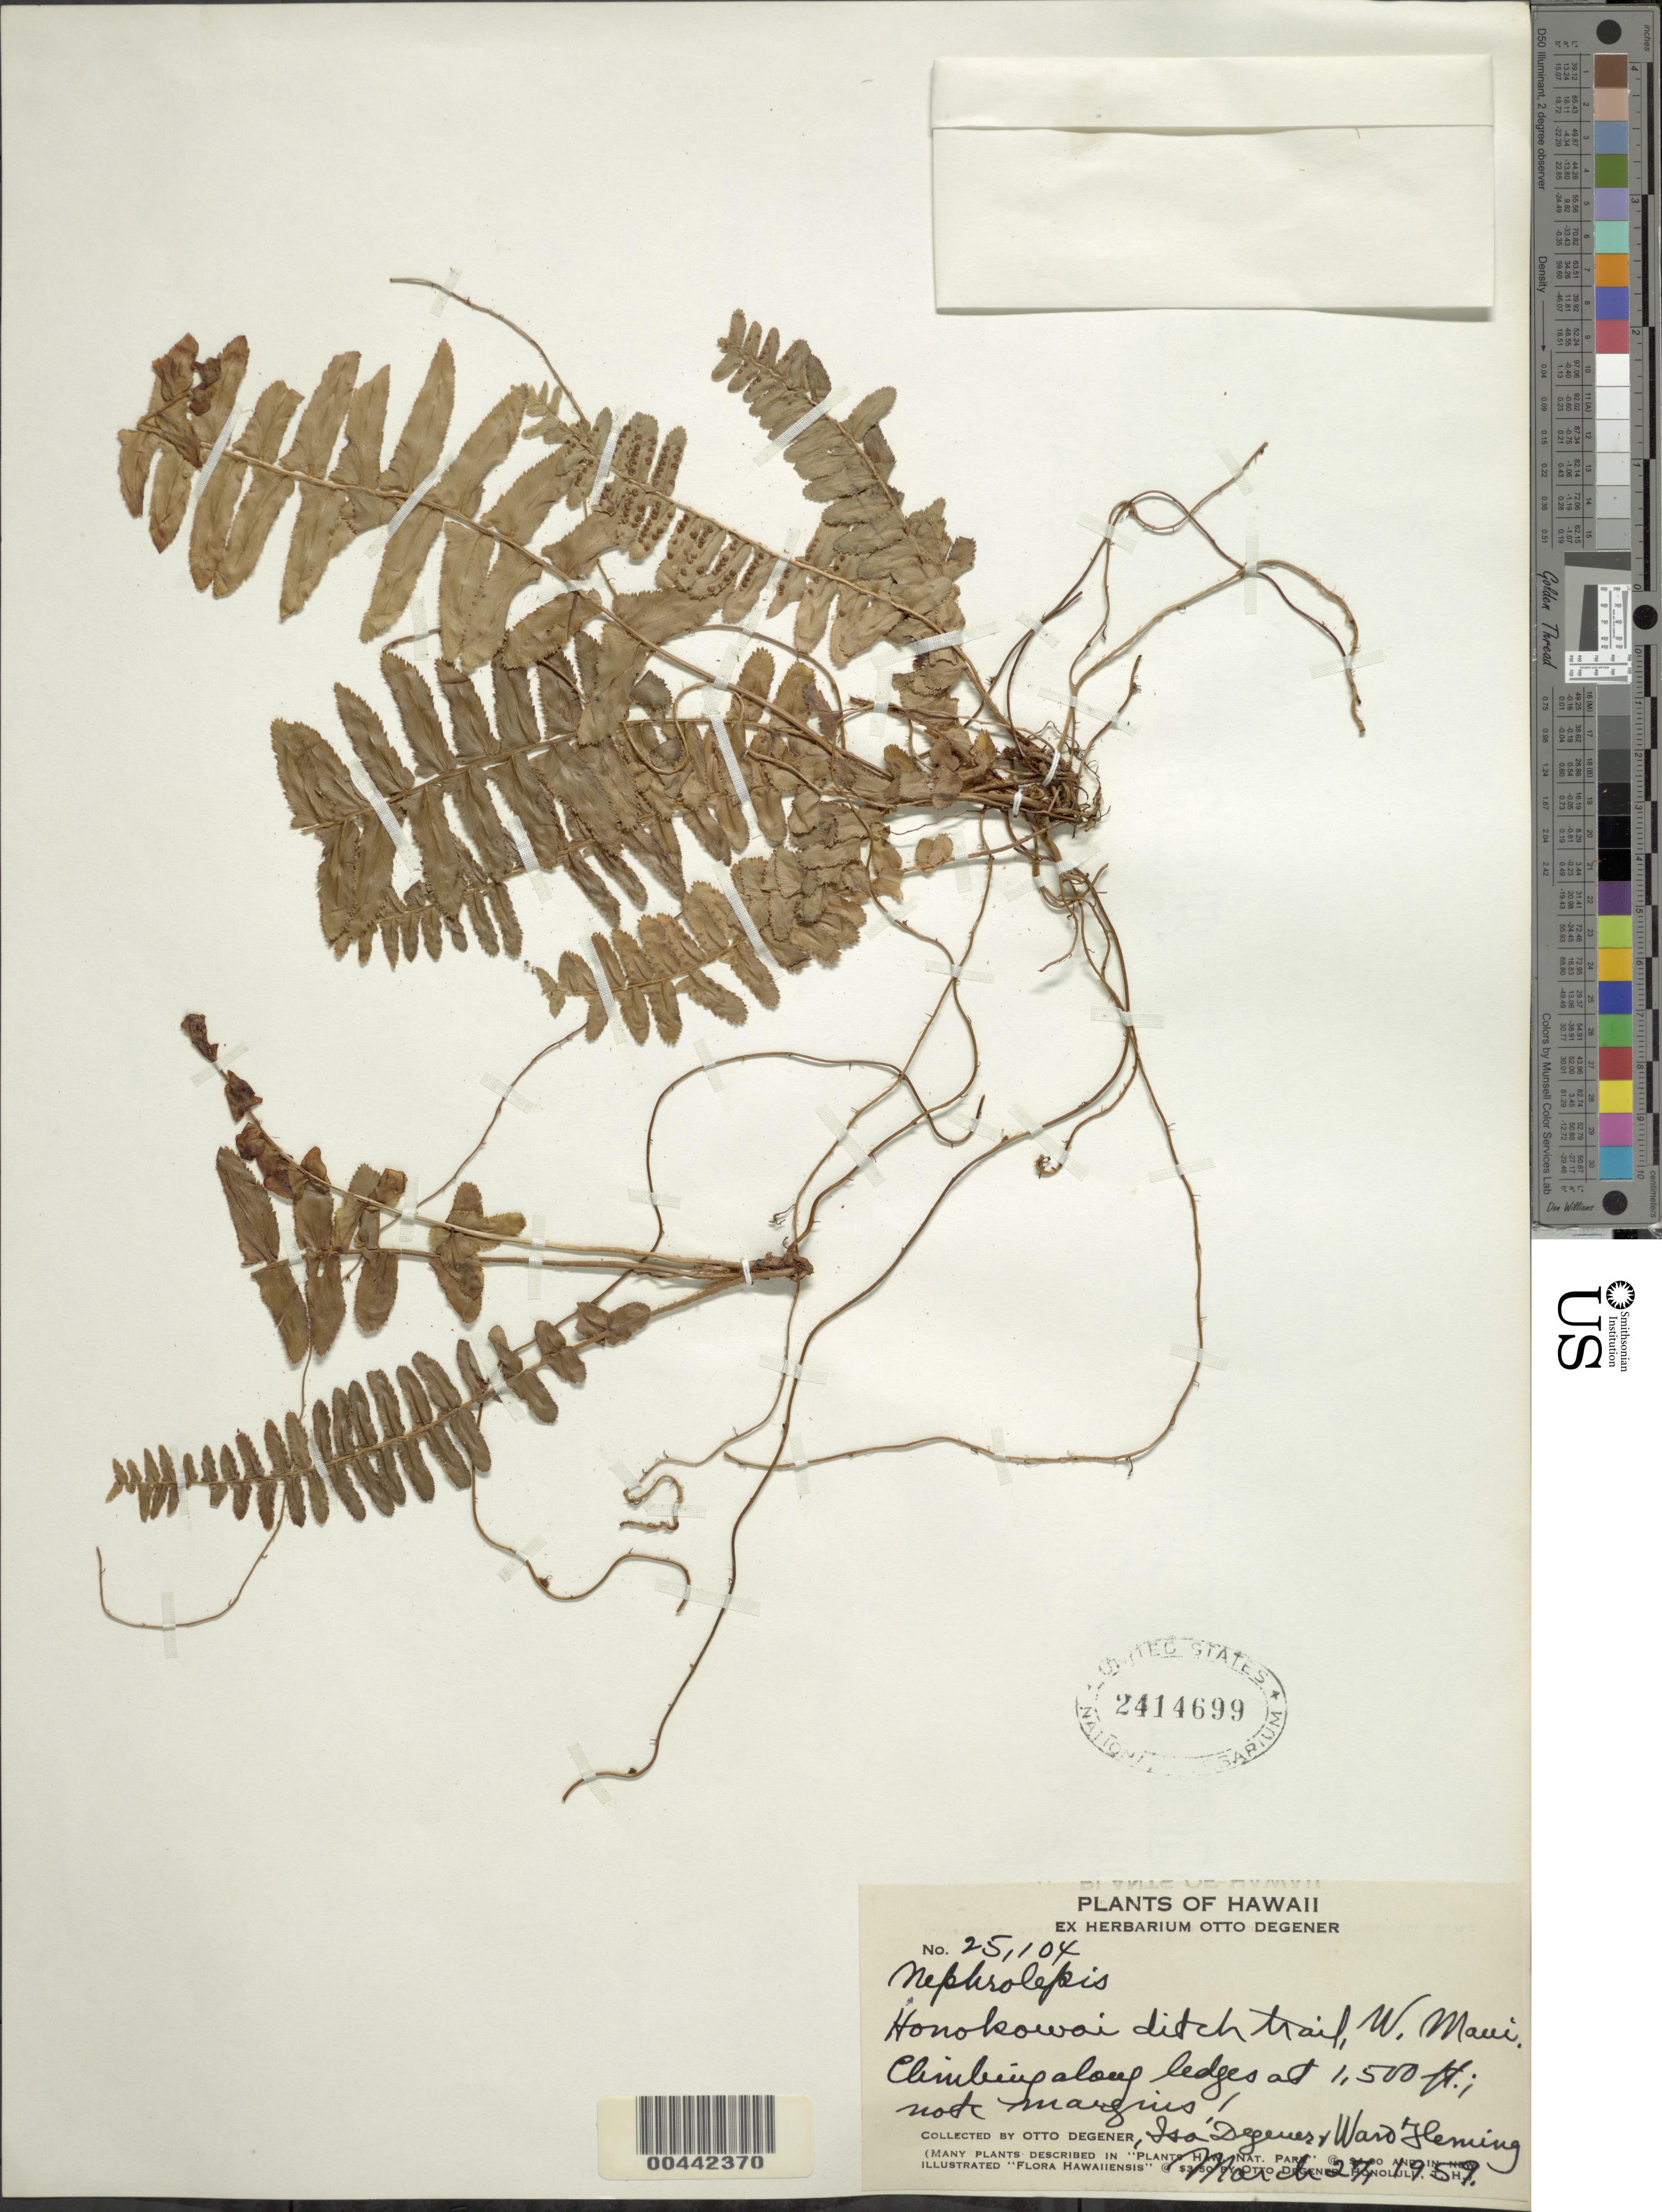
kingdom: Plantae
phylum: Tracheophyta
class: Polypodiopsida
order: Polypodiales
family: Nephrolepidaceae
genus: Nephrolepis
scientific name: Nephrolepis multiflora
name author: (Roxb.) F.M. Jarrett ex C.V. Morton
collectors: O. Degener, I. Degener & W. Fleming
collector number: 25104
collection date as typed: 27 Mar 1959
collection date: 1959-03-27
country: United States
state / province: Hawaii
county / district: Maui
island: Maui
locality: Honokowai ditch trail, W Maui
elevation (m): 457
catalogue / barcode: US 2414699